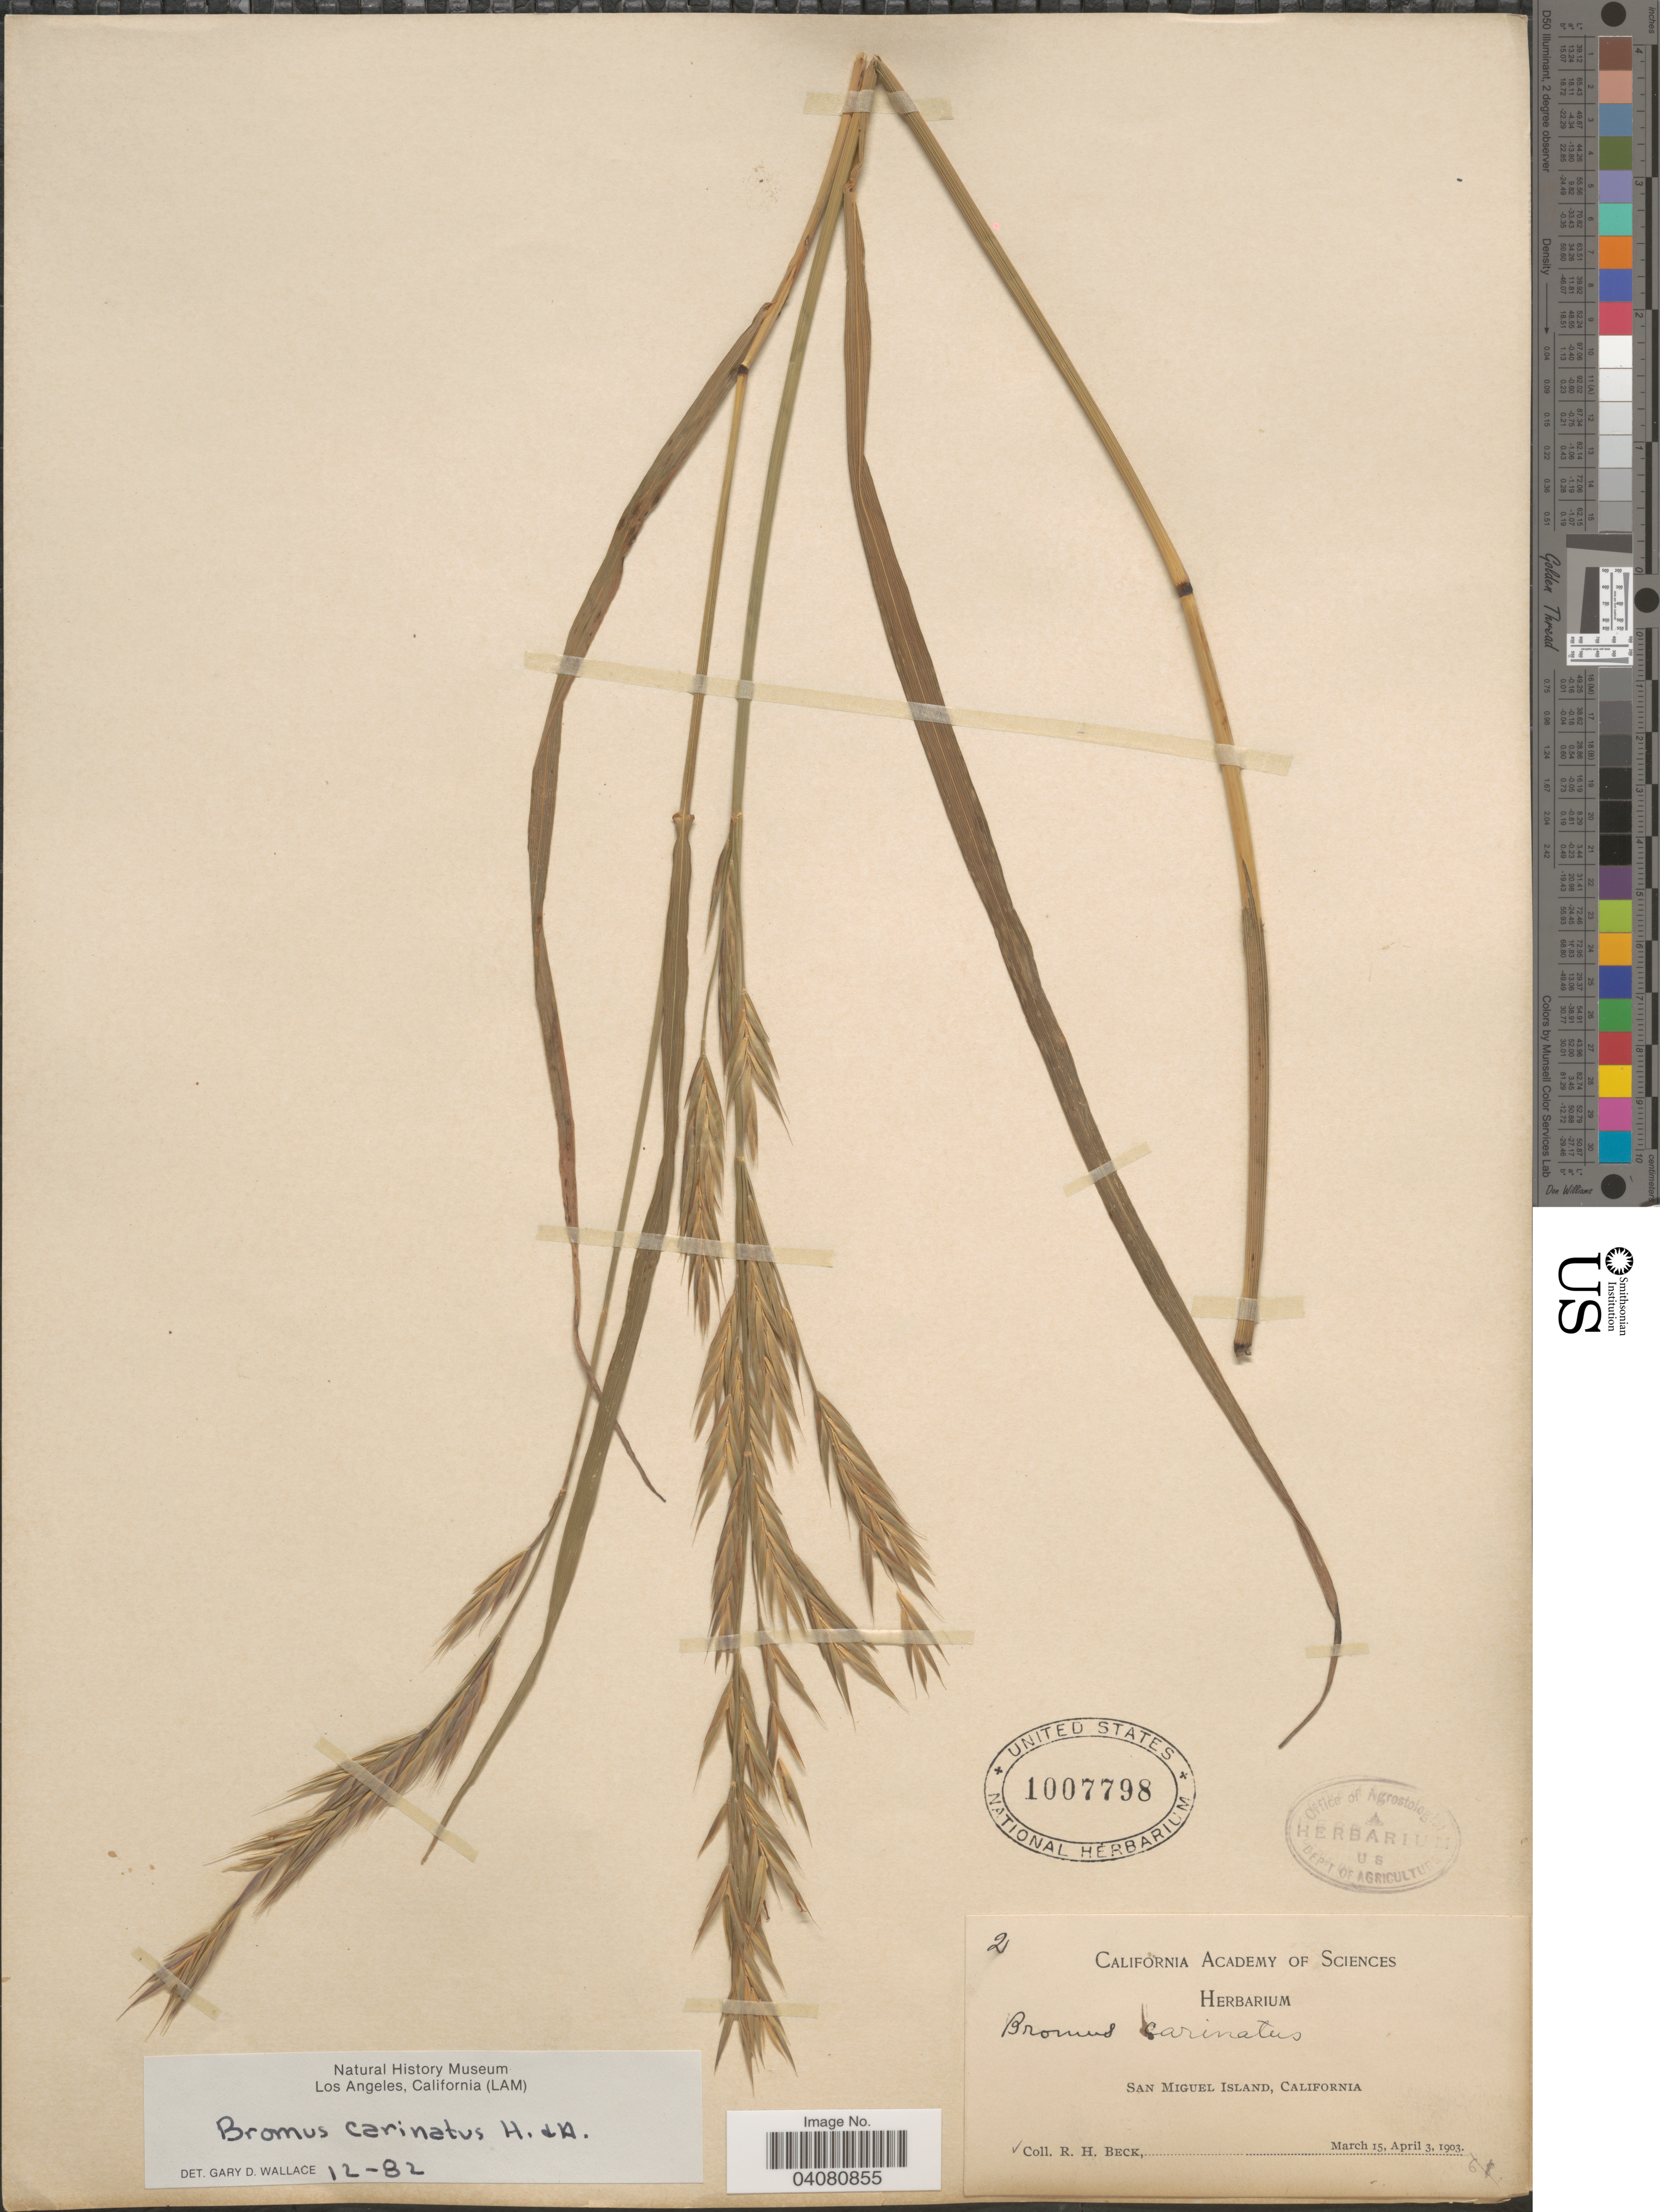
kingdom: Plantae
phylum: Tracheophyta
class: Liliopsida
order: Poales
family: Poaceae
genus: Bromus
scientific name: Bromus carinatus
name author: Hook. & Arn.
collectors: R. Beck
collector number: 2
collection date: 1903-03-15/1903-04-03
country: United States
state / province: California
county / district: Santa Barbara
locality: San Miguel Island.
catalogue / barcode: US 1007798